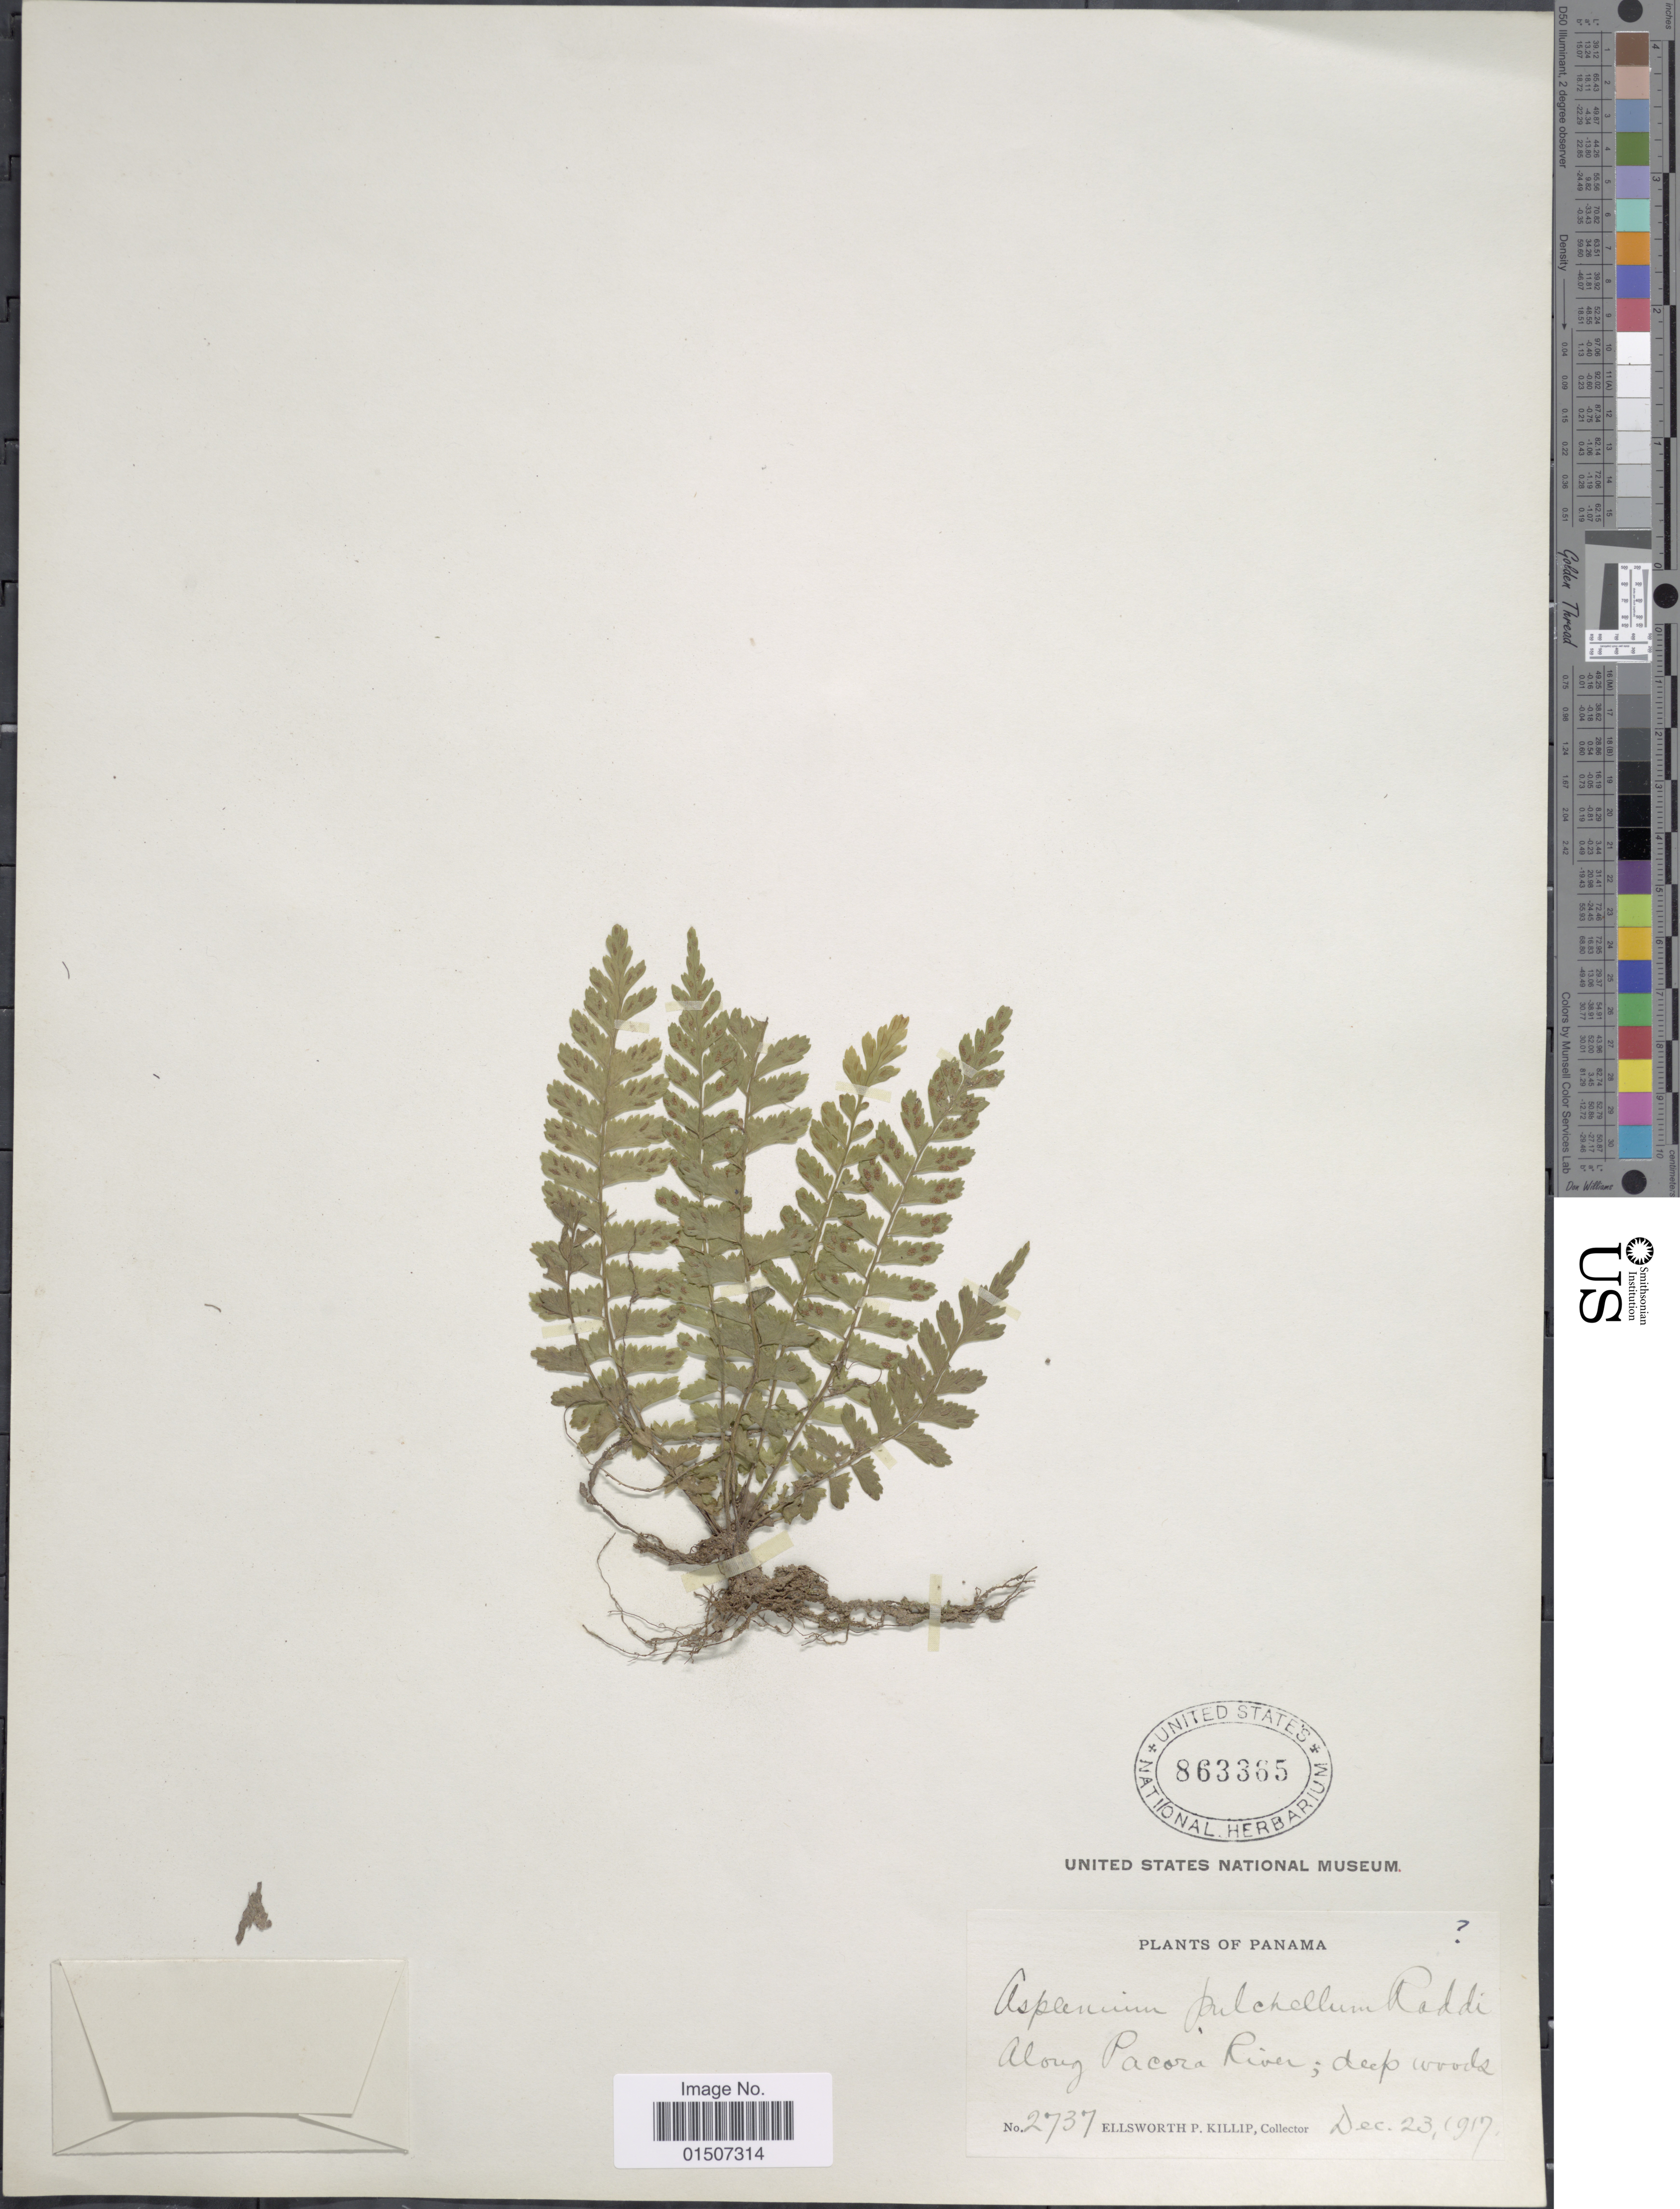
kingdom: Plantae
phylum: Tracheophyta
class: Polypodiopsida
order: Polypodiales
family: Aspleniaceae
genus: Asplenium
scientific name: Asplenium otites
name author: Link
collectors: E. P. Killip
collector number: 2737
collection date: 1917-12-23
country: Panama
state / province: Panamá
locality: Along Pacora River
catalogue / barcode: US 863365